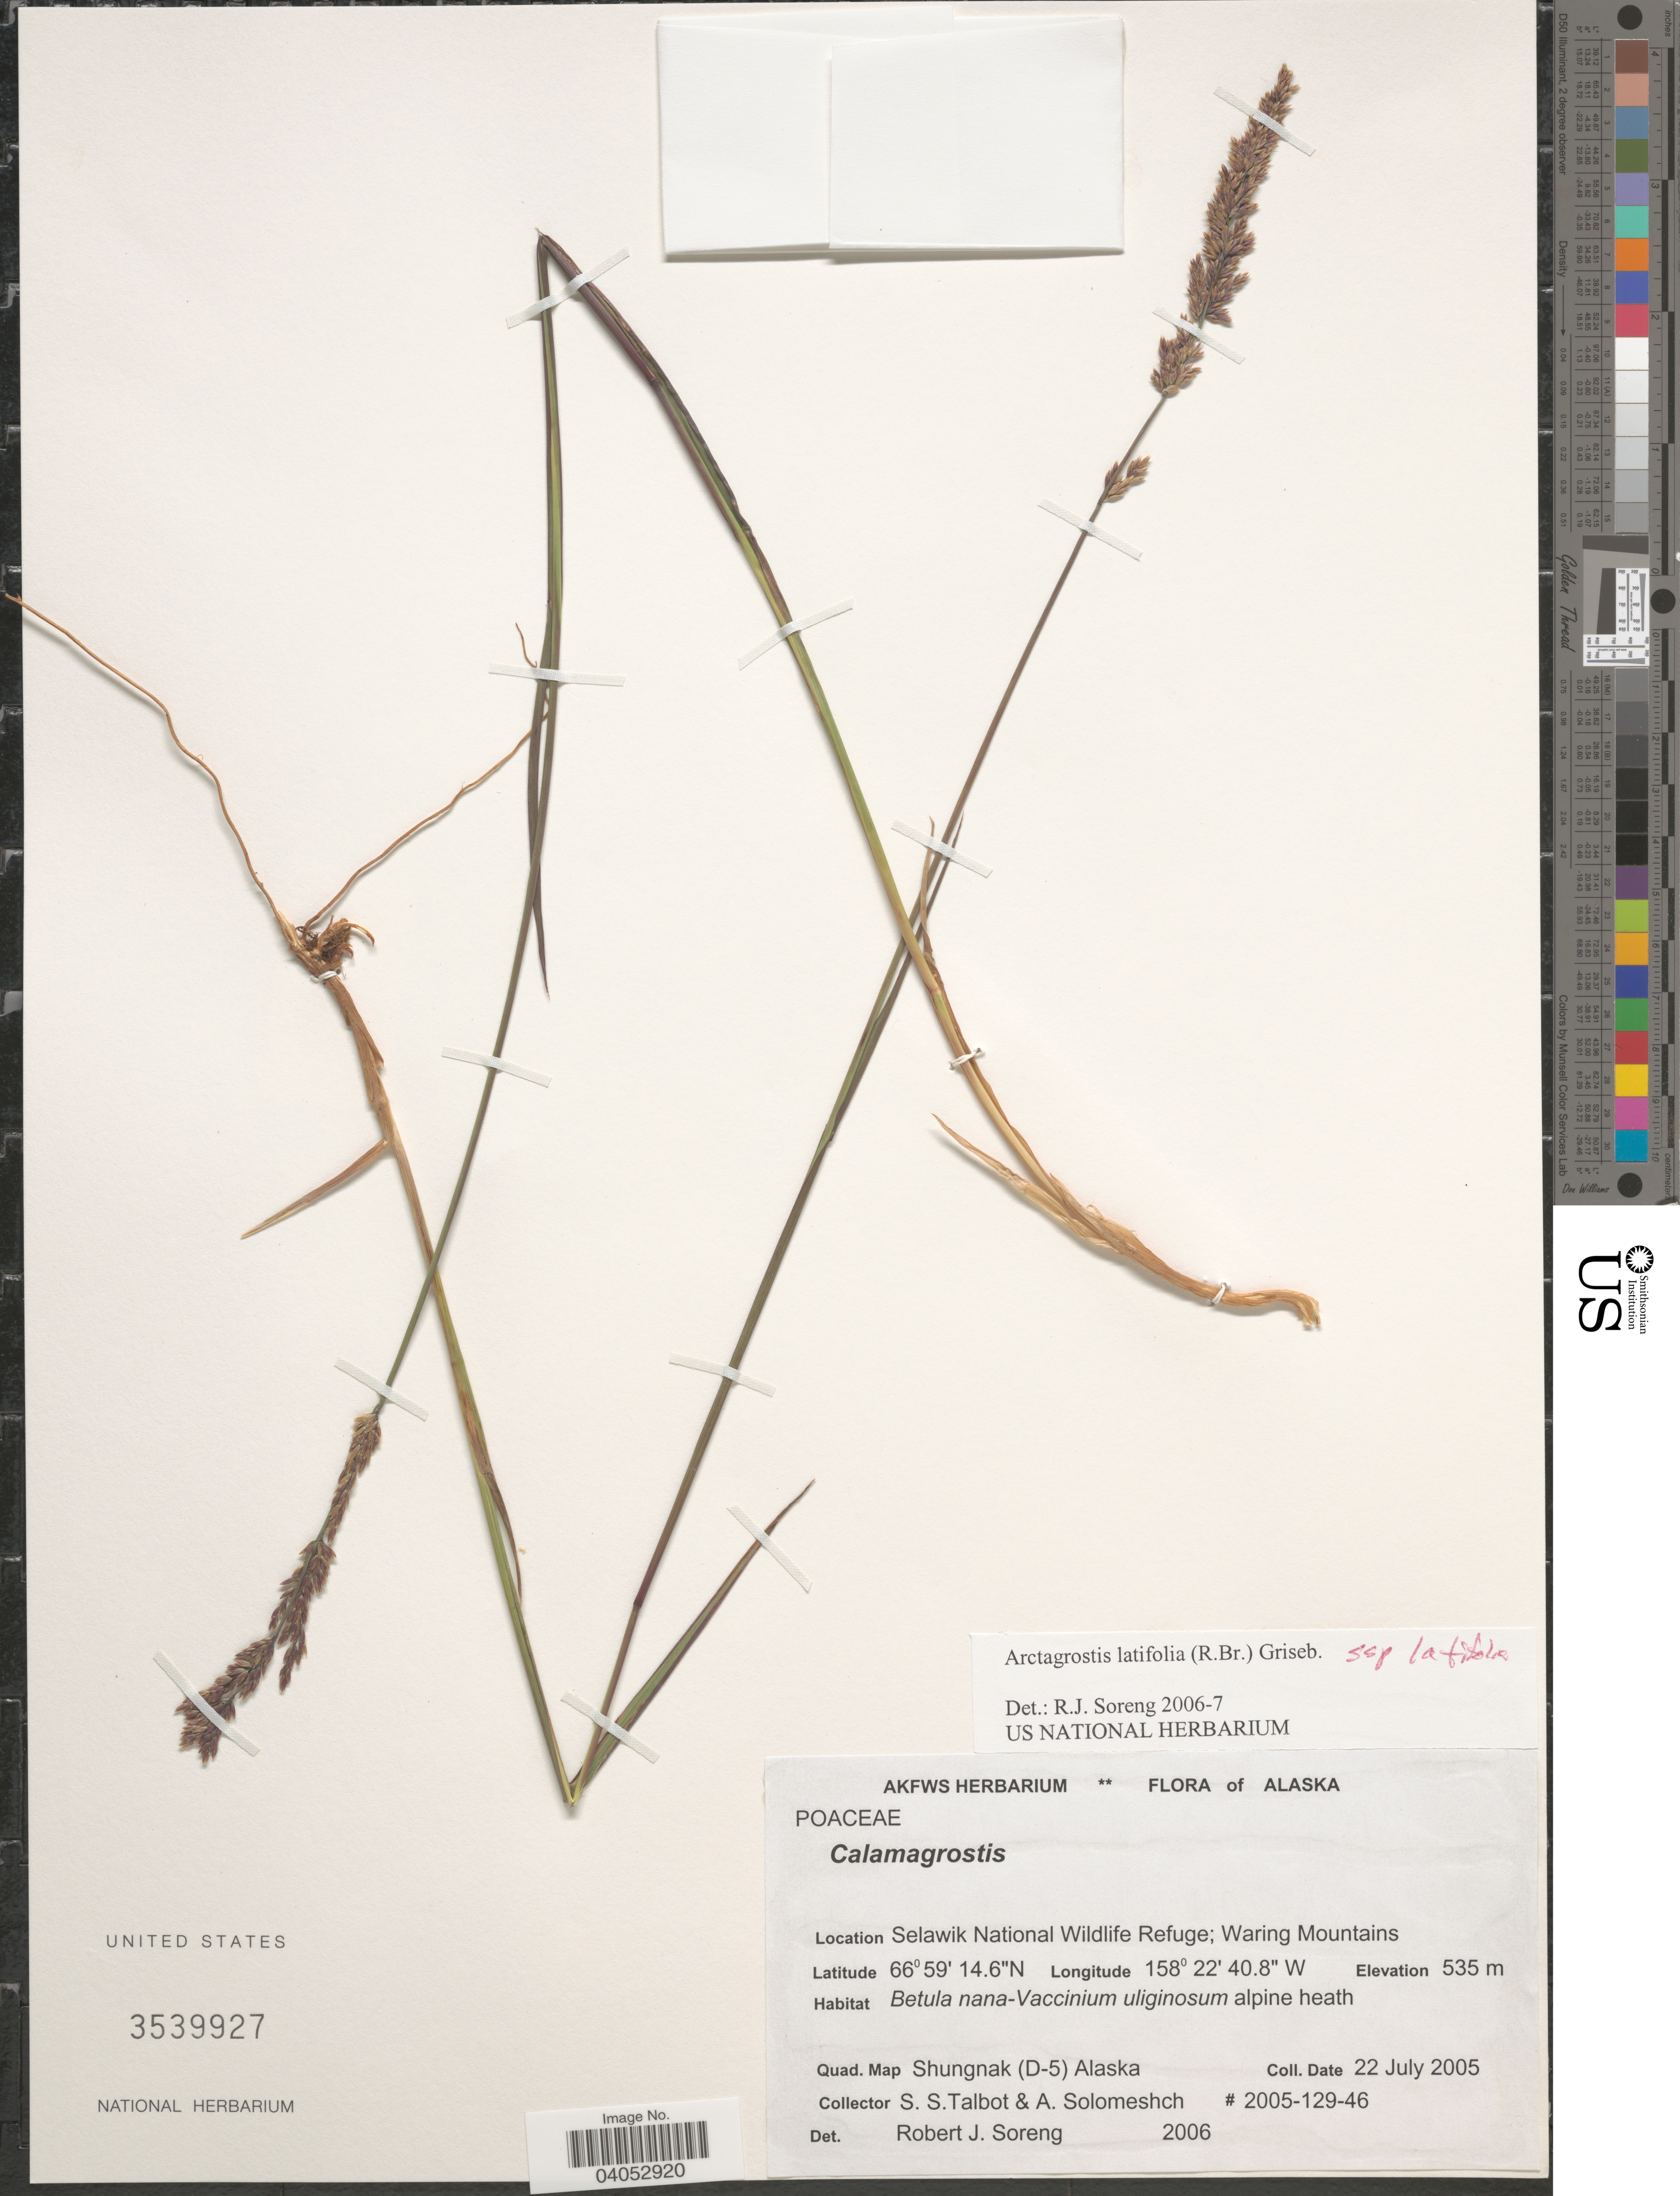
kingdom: Plantae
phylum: Tracheophyta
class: Liliopsida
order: Poales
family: Poaceae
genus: Arctagrostis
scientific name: Arctagrostis latifolia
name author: (R. Br.) Griseb.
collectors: S. S. Talbot & A. Solomeshch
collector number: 2005-129-46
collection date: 2005-07-22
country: United States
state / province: Alaska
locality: Selawik National Wildlife Refuge; Waring Mountains. Quad. Map Shungnak (D-5).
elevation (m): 535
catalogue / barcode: US 3539927